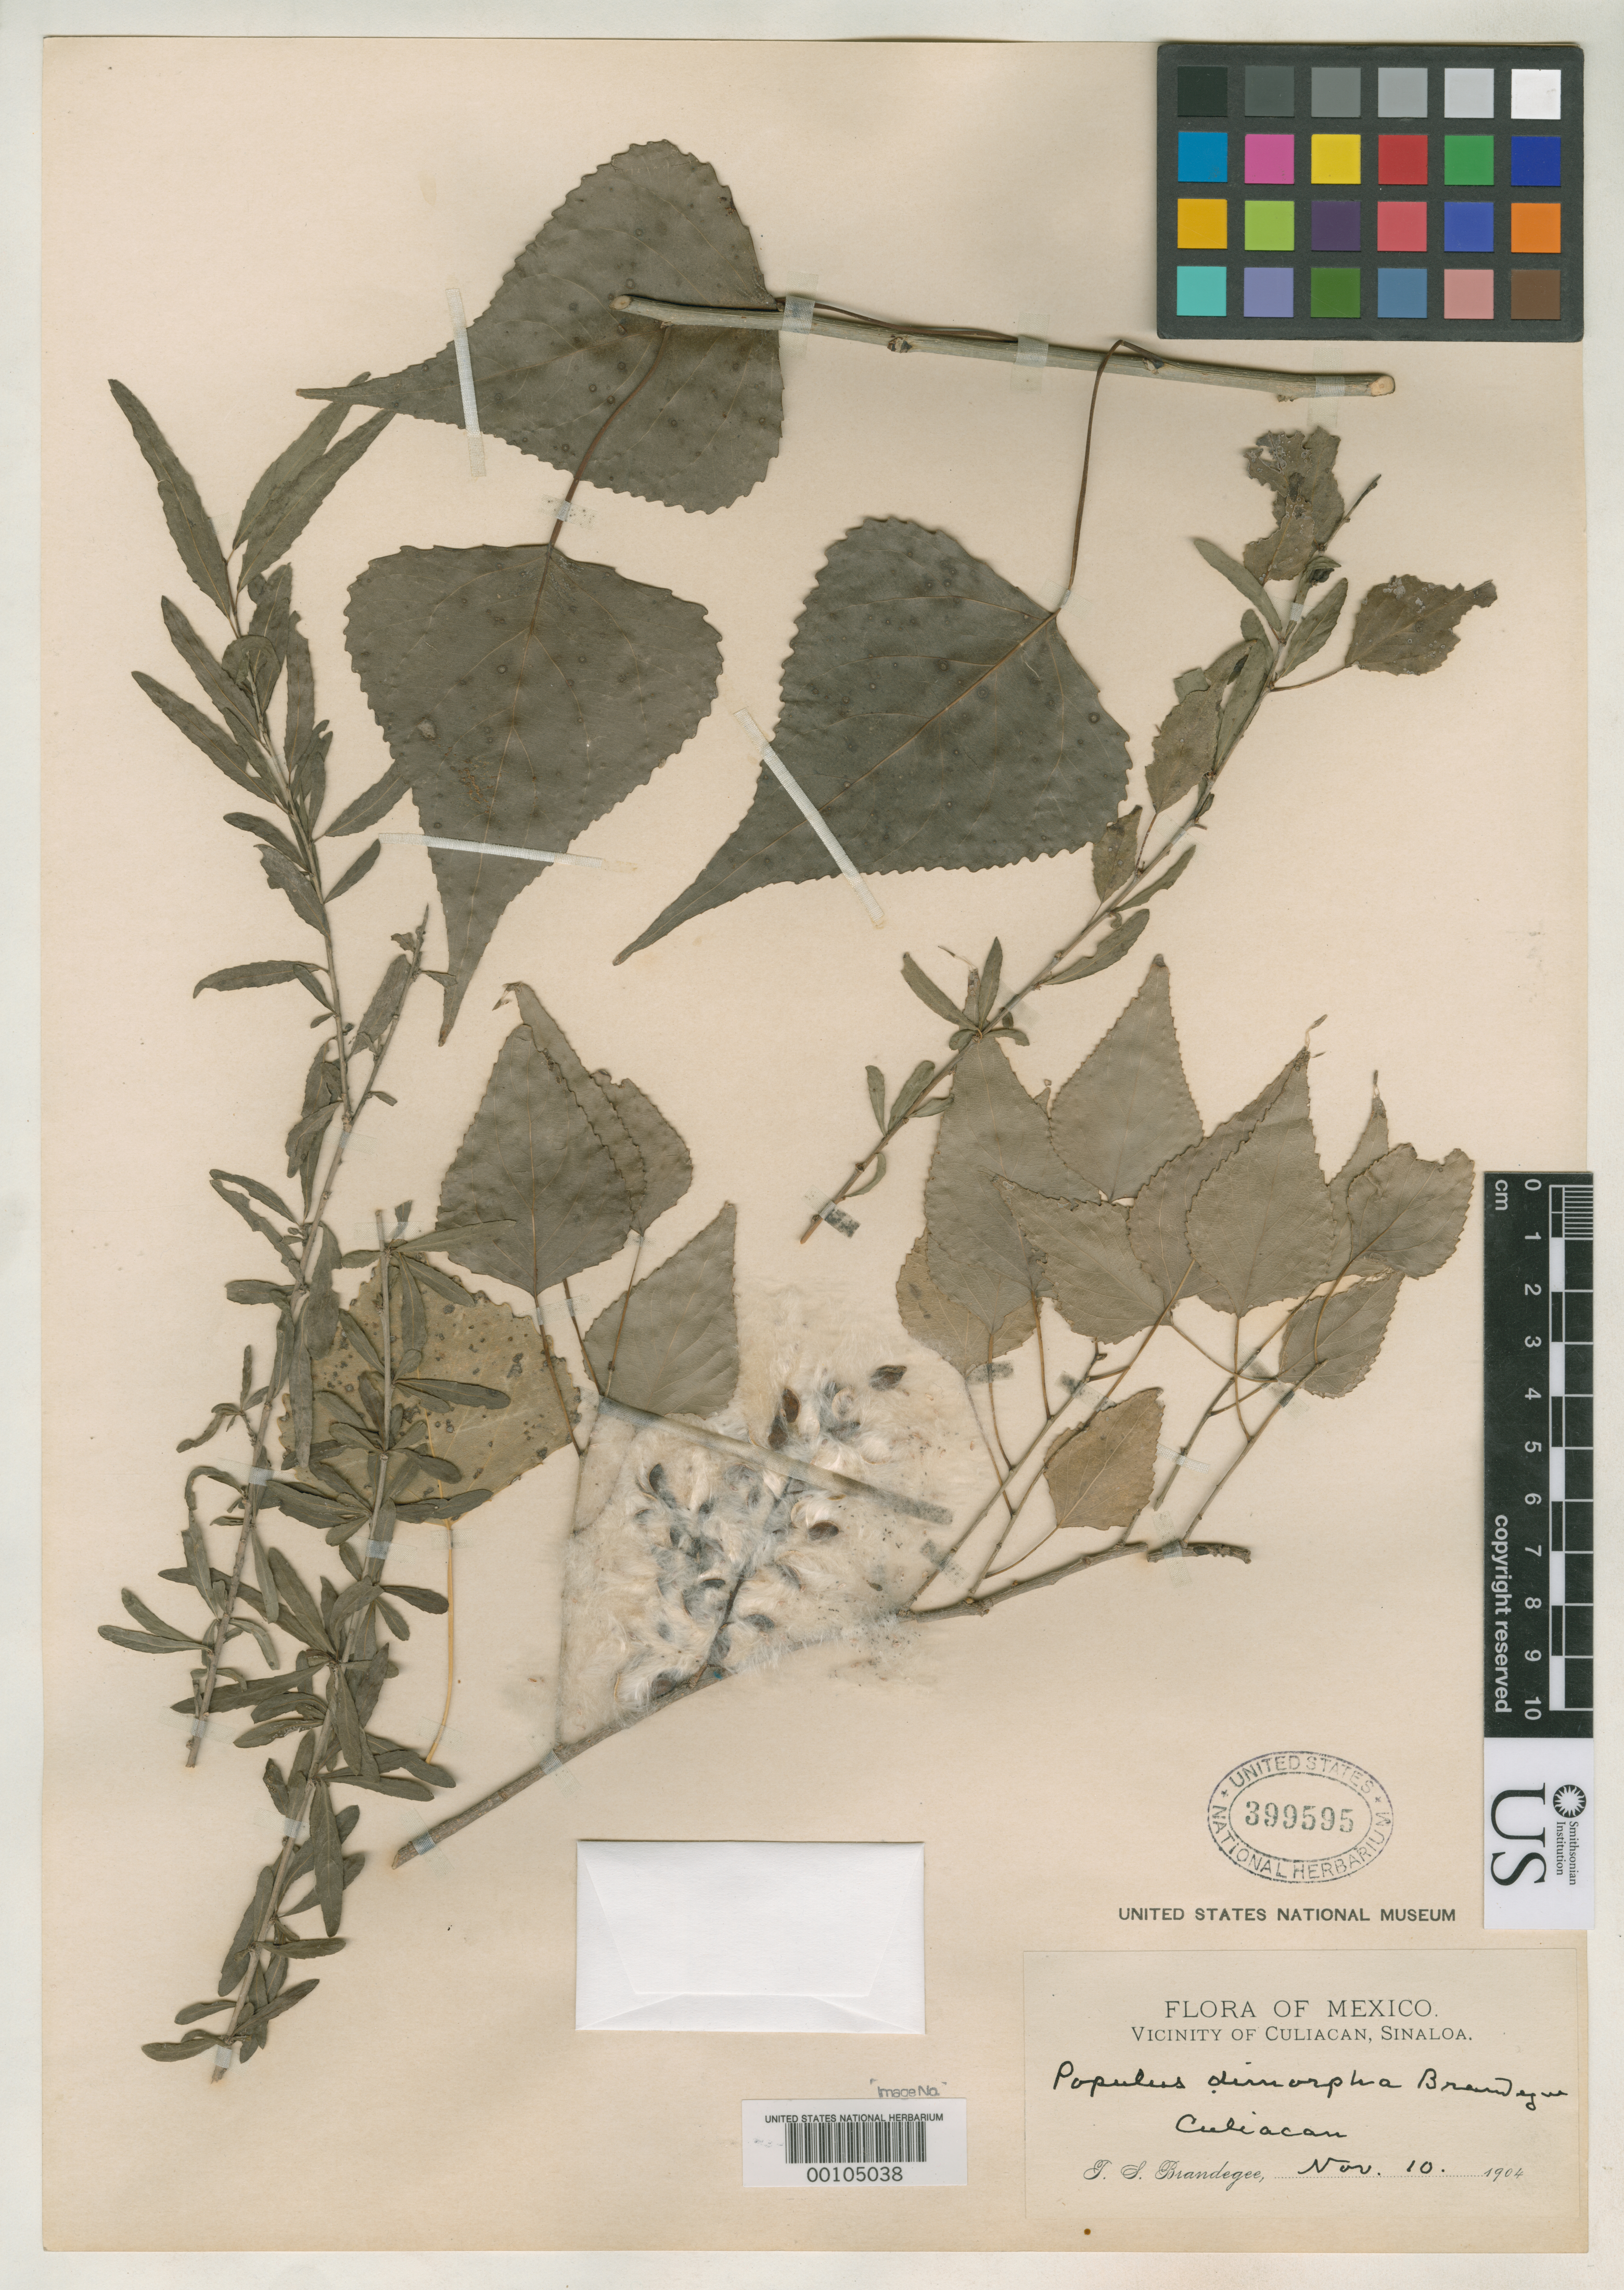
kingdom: Plantae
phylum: Tracheophyta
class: Magnoliopsida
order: Malpighiales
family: Salicaceae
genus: Populus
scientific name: Populus dimorpha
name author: Brandegee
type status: Isosyntype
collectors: T. S. Brandegee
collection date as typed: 10 Nov 1904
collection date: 1904-11-10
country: Mexico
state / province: Sinaloa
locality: Culiacan.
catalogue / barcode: US 399595